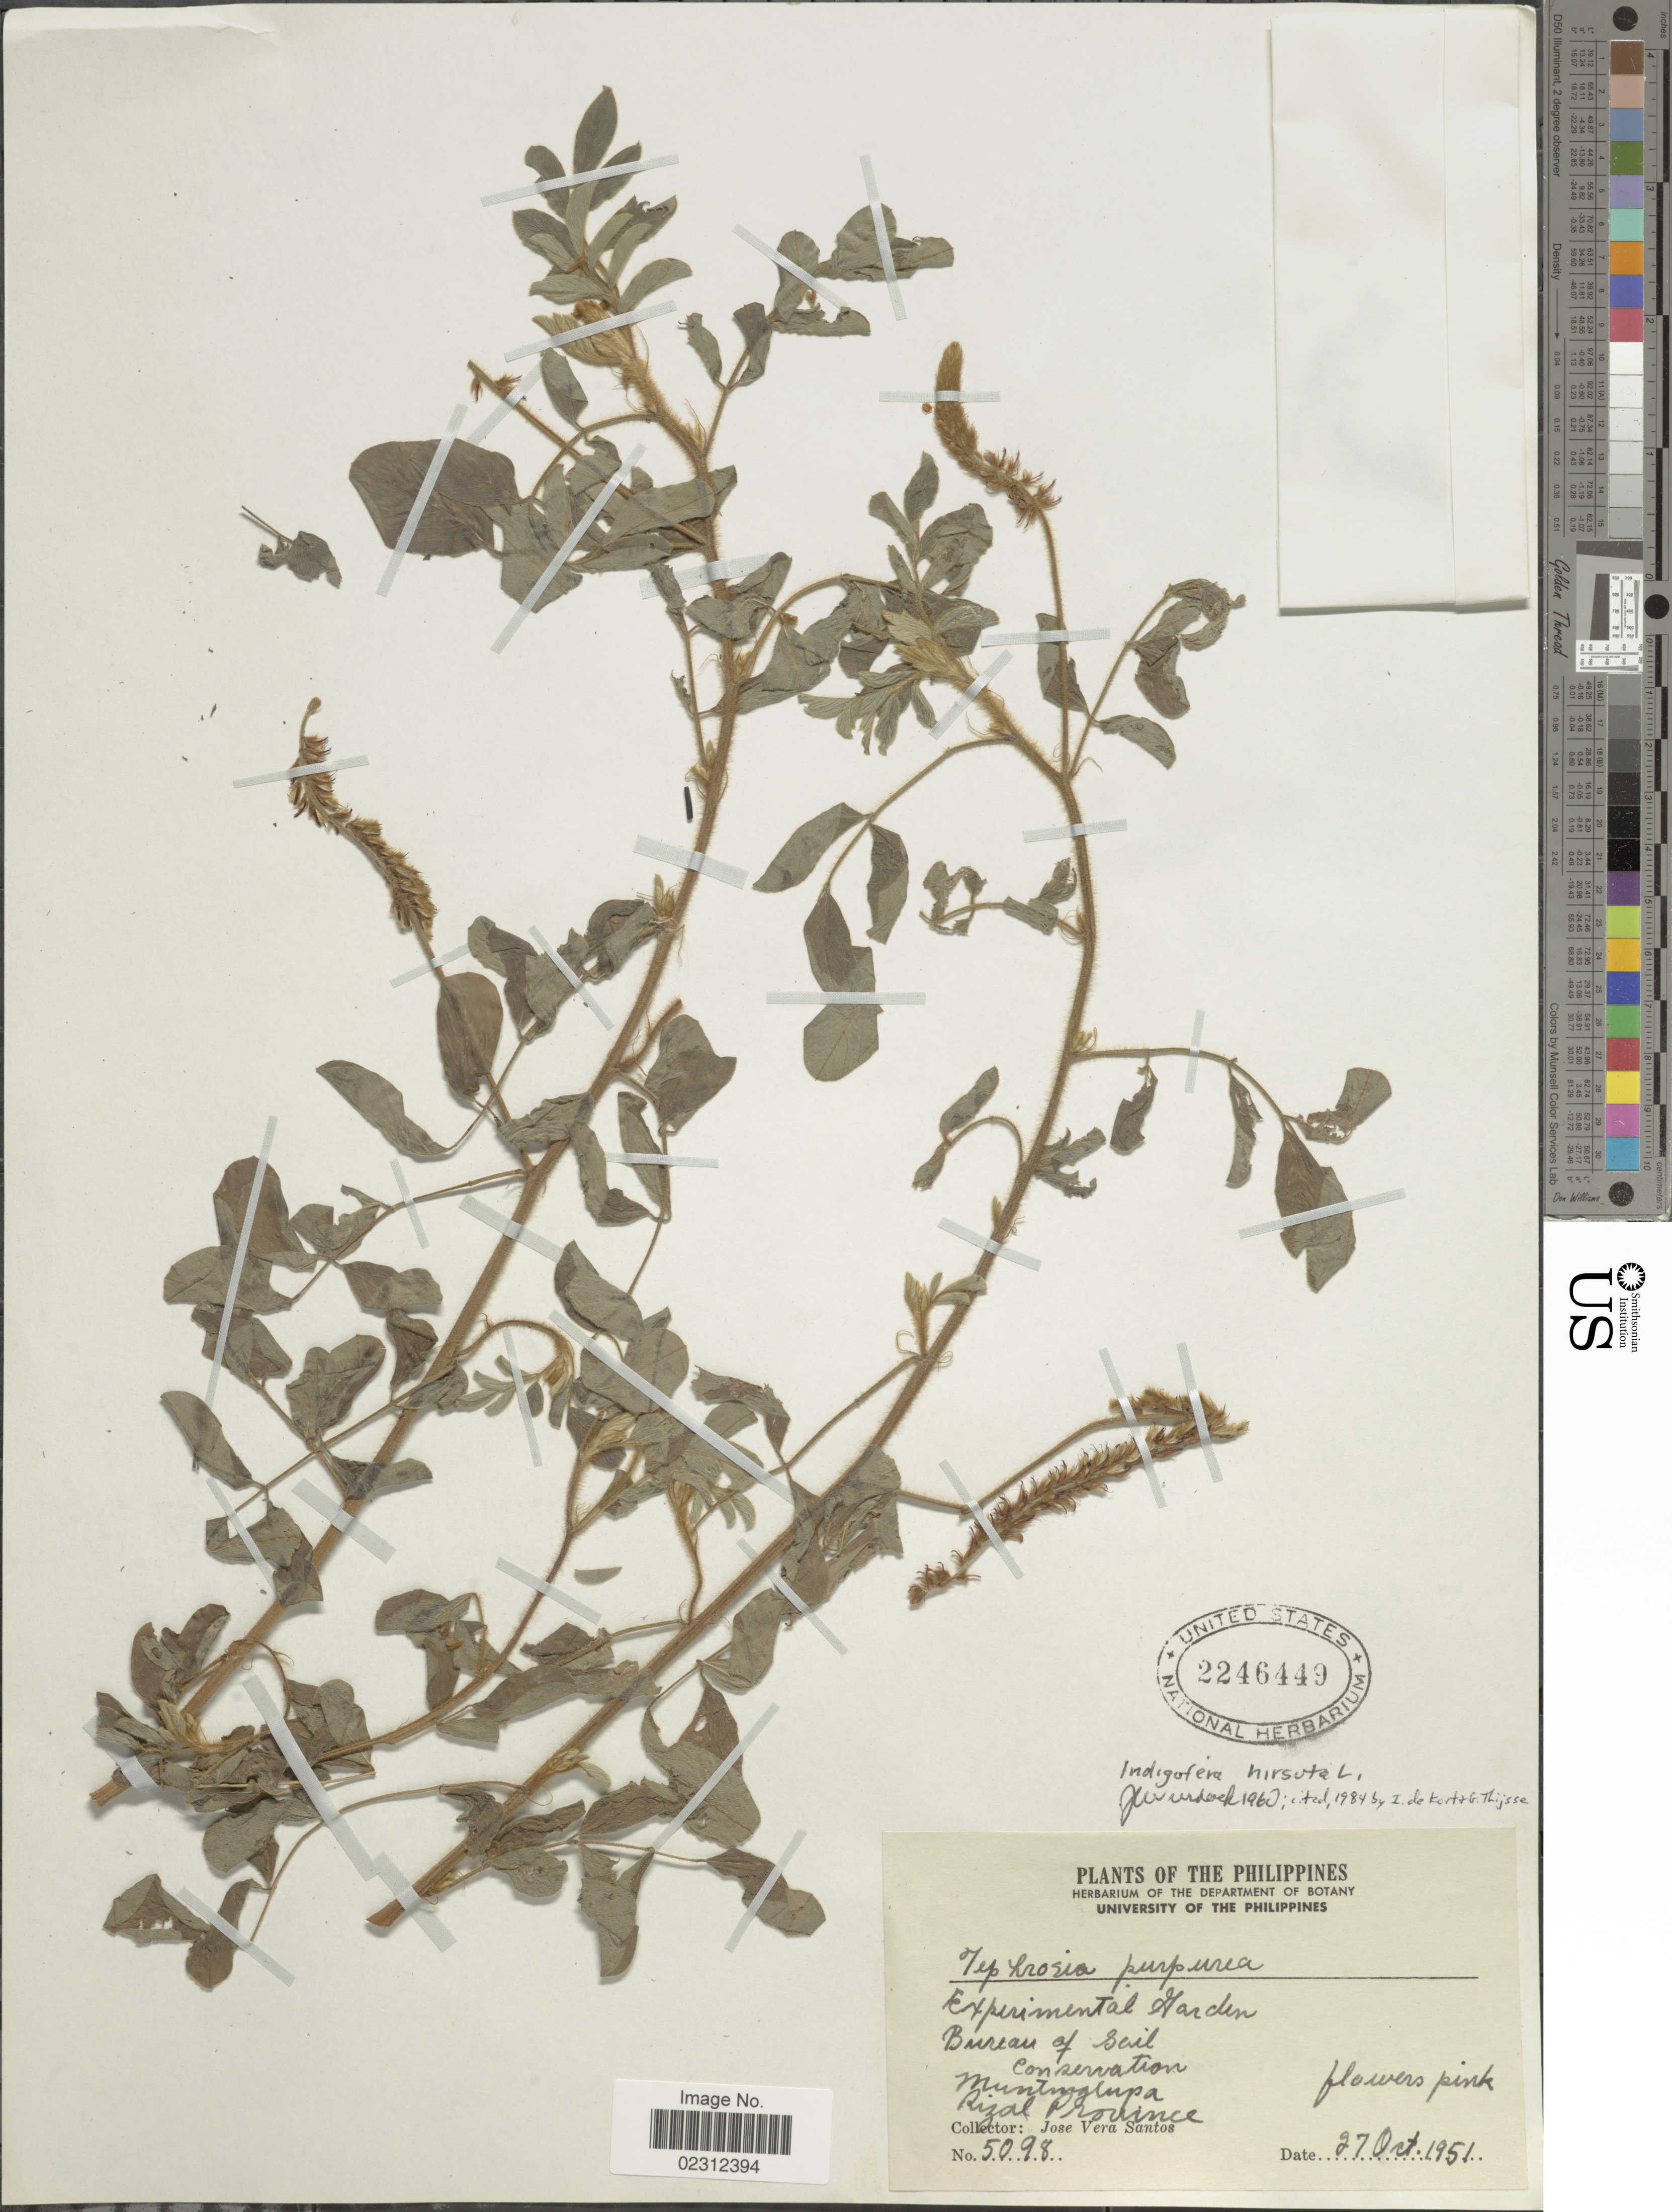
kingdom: Plantae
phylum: Tracheophyta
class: Magnoliopsida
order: Fabales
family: Fabaceae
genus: Indigofera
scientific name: Indigofera hirsuta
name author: L.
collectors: J. V. Santos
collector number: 5098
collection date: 1951-10-27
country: Philippines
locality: Bureau of soil Conservation, Muntuglupa, Rizal Province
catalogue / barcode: US 2246449